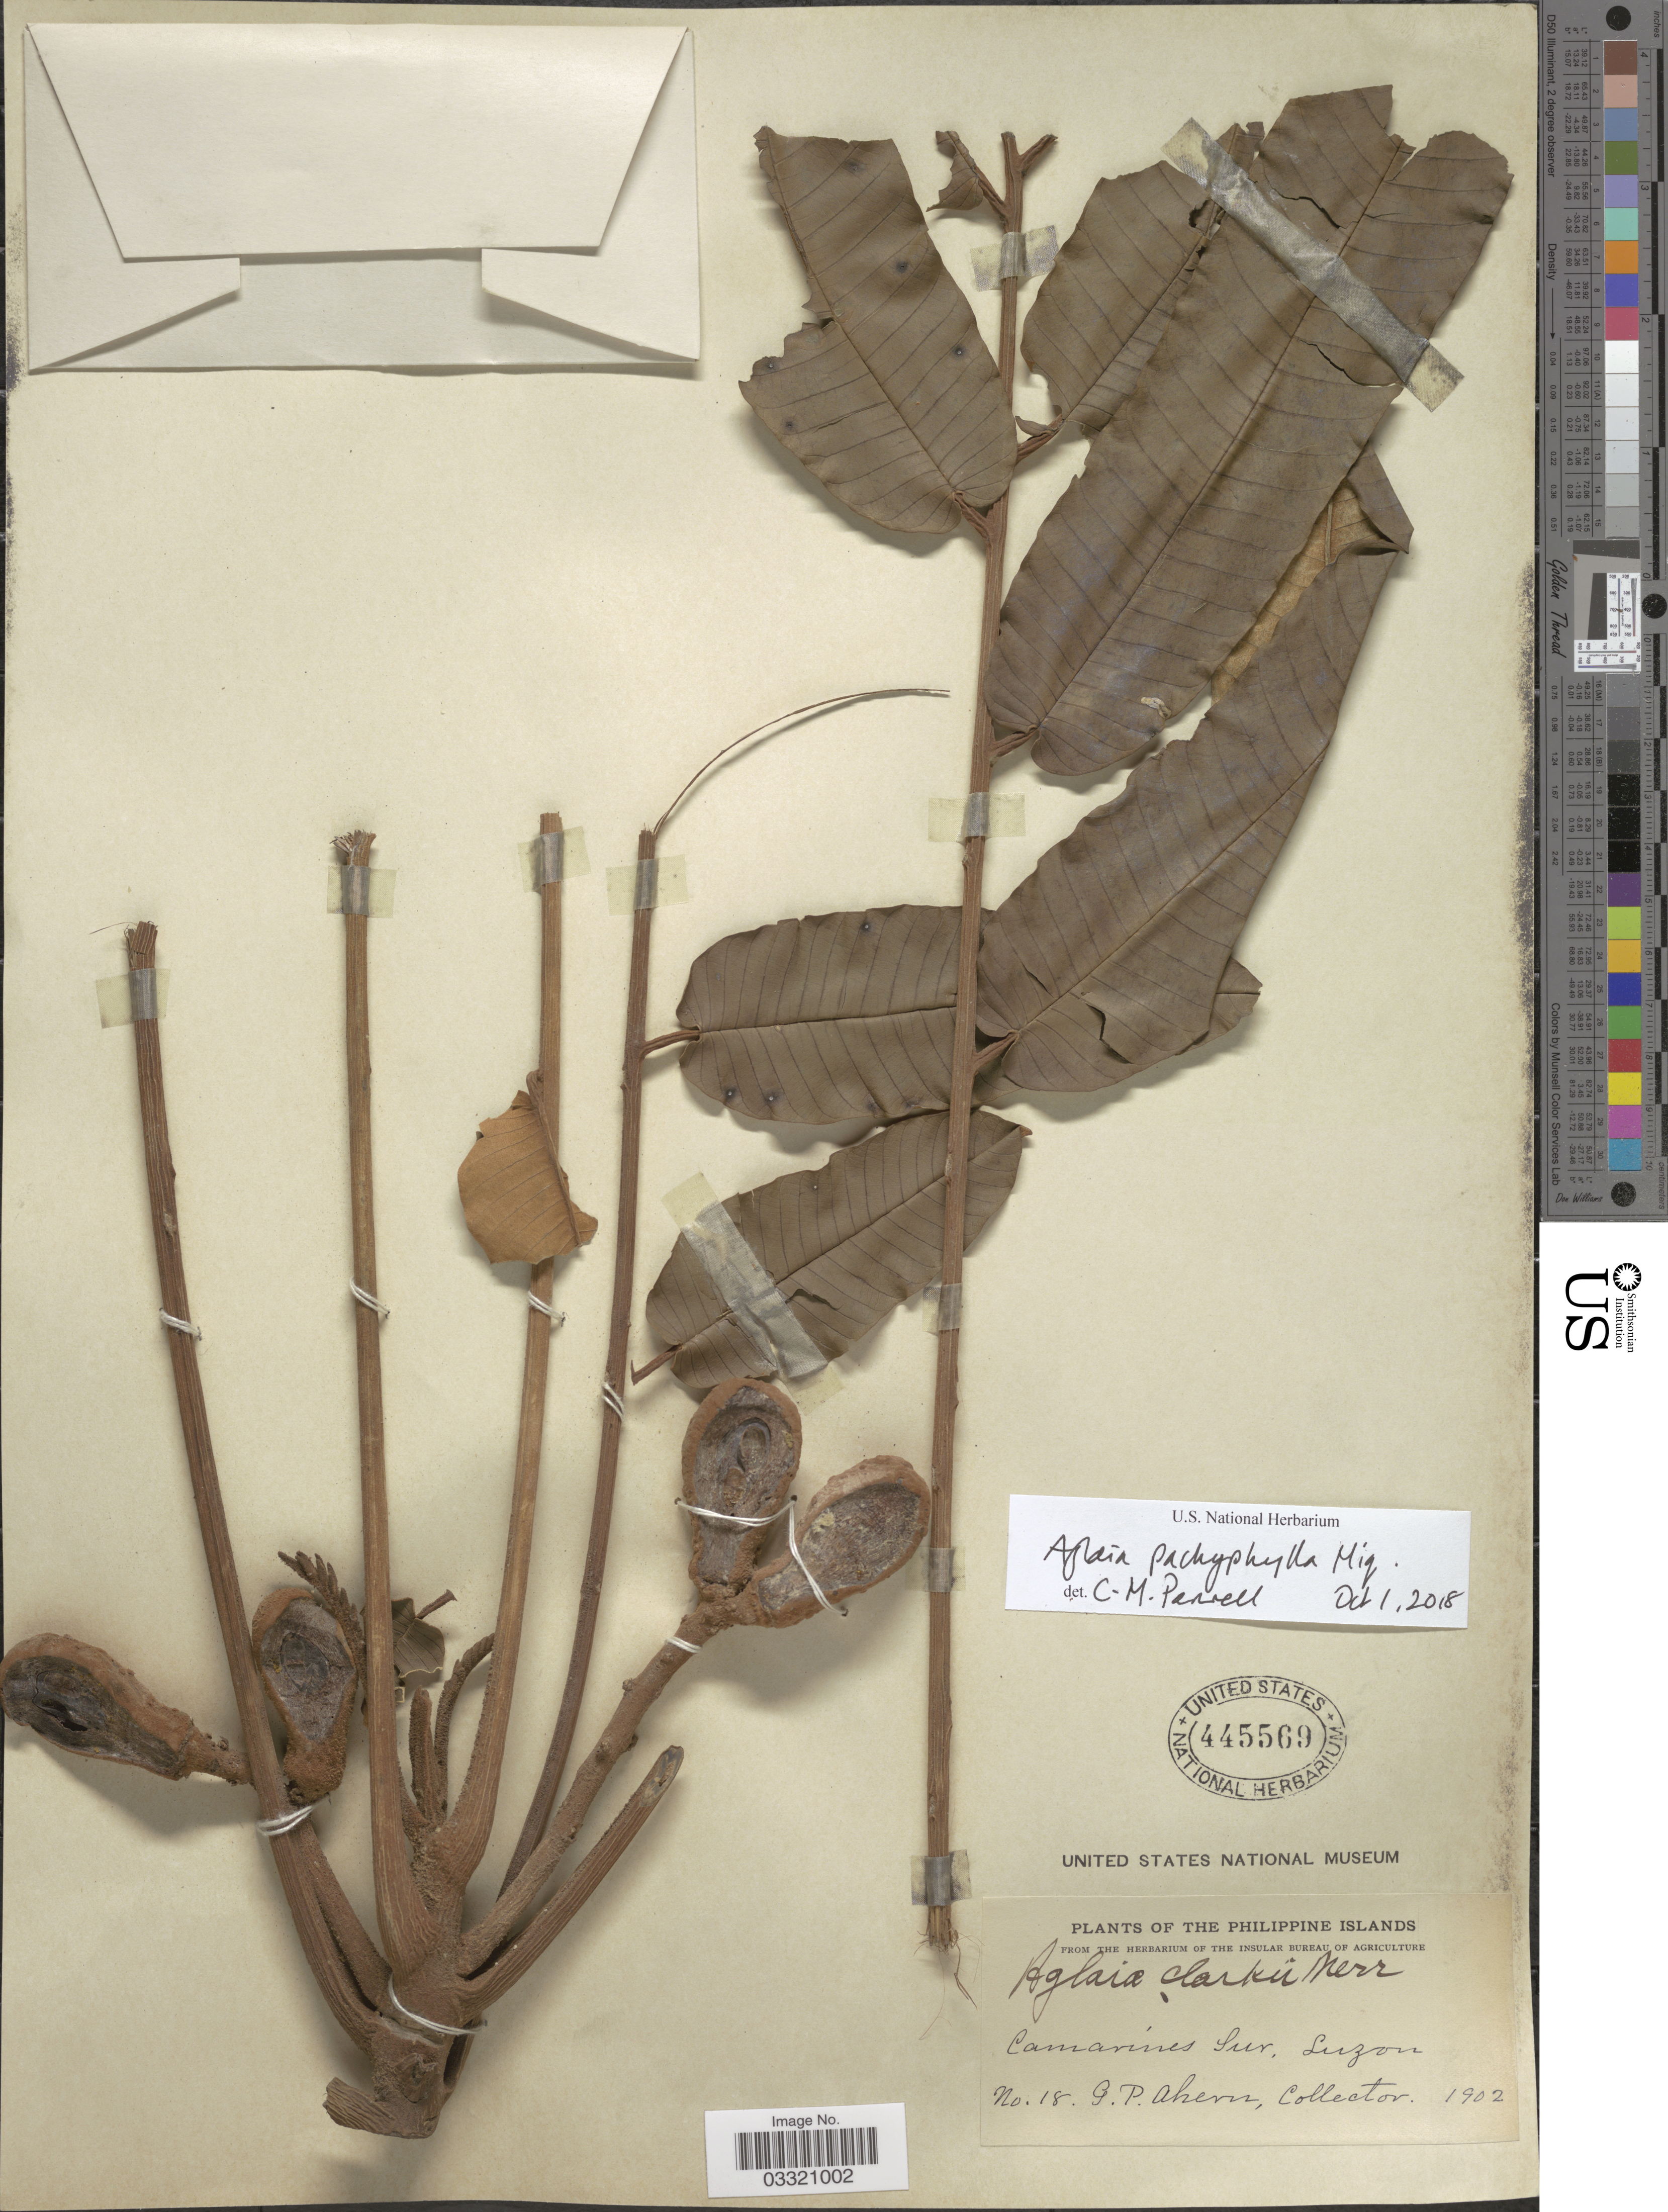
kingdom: Plantae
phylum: Tracheophyta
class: Magnoliopsida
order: Sapindales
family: Meliaceae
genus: Aglaia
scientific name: Aglaia pachyphylla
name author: Miq.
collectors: G. Ahern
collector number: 18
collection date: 1902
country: Philippines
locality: Camarines Sur. Luzon.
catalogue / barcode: US 445569